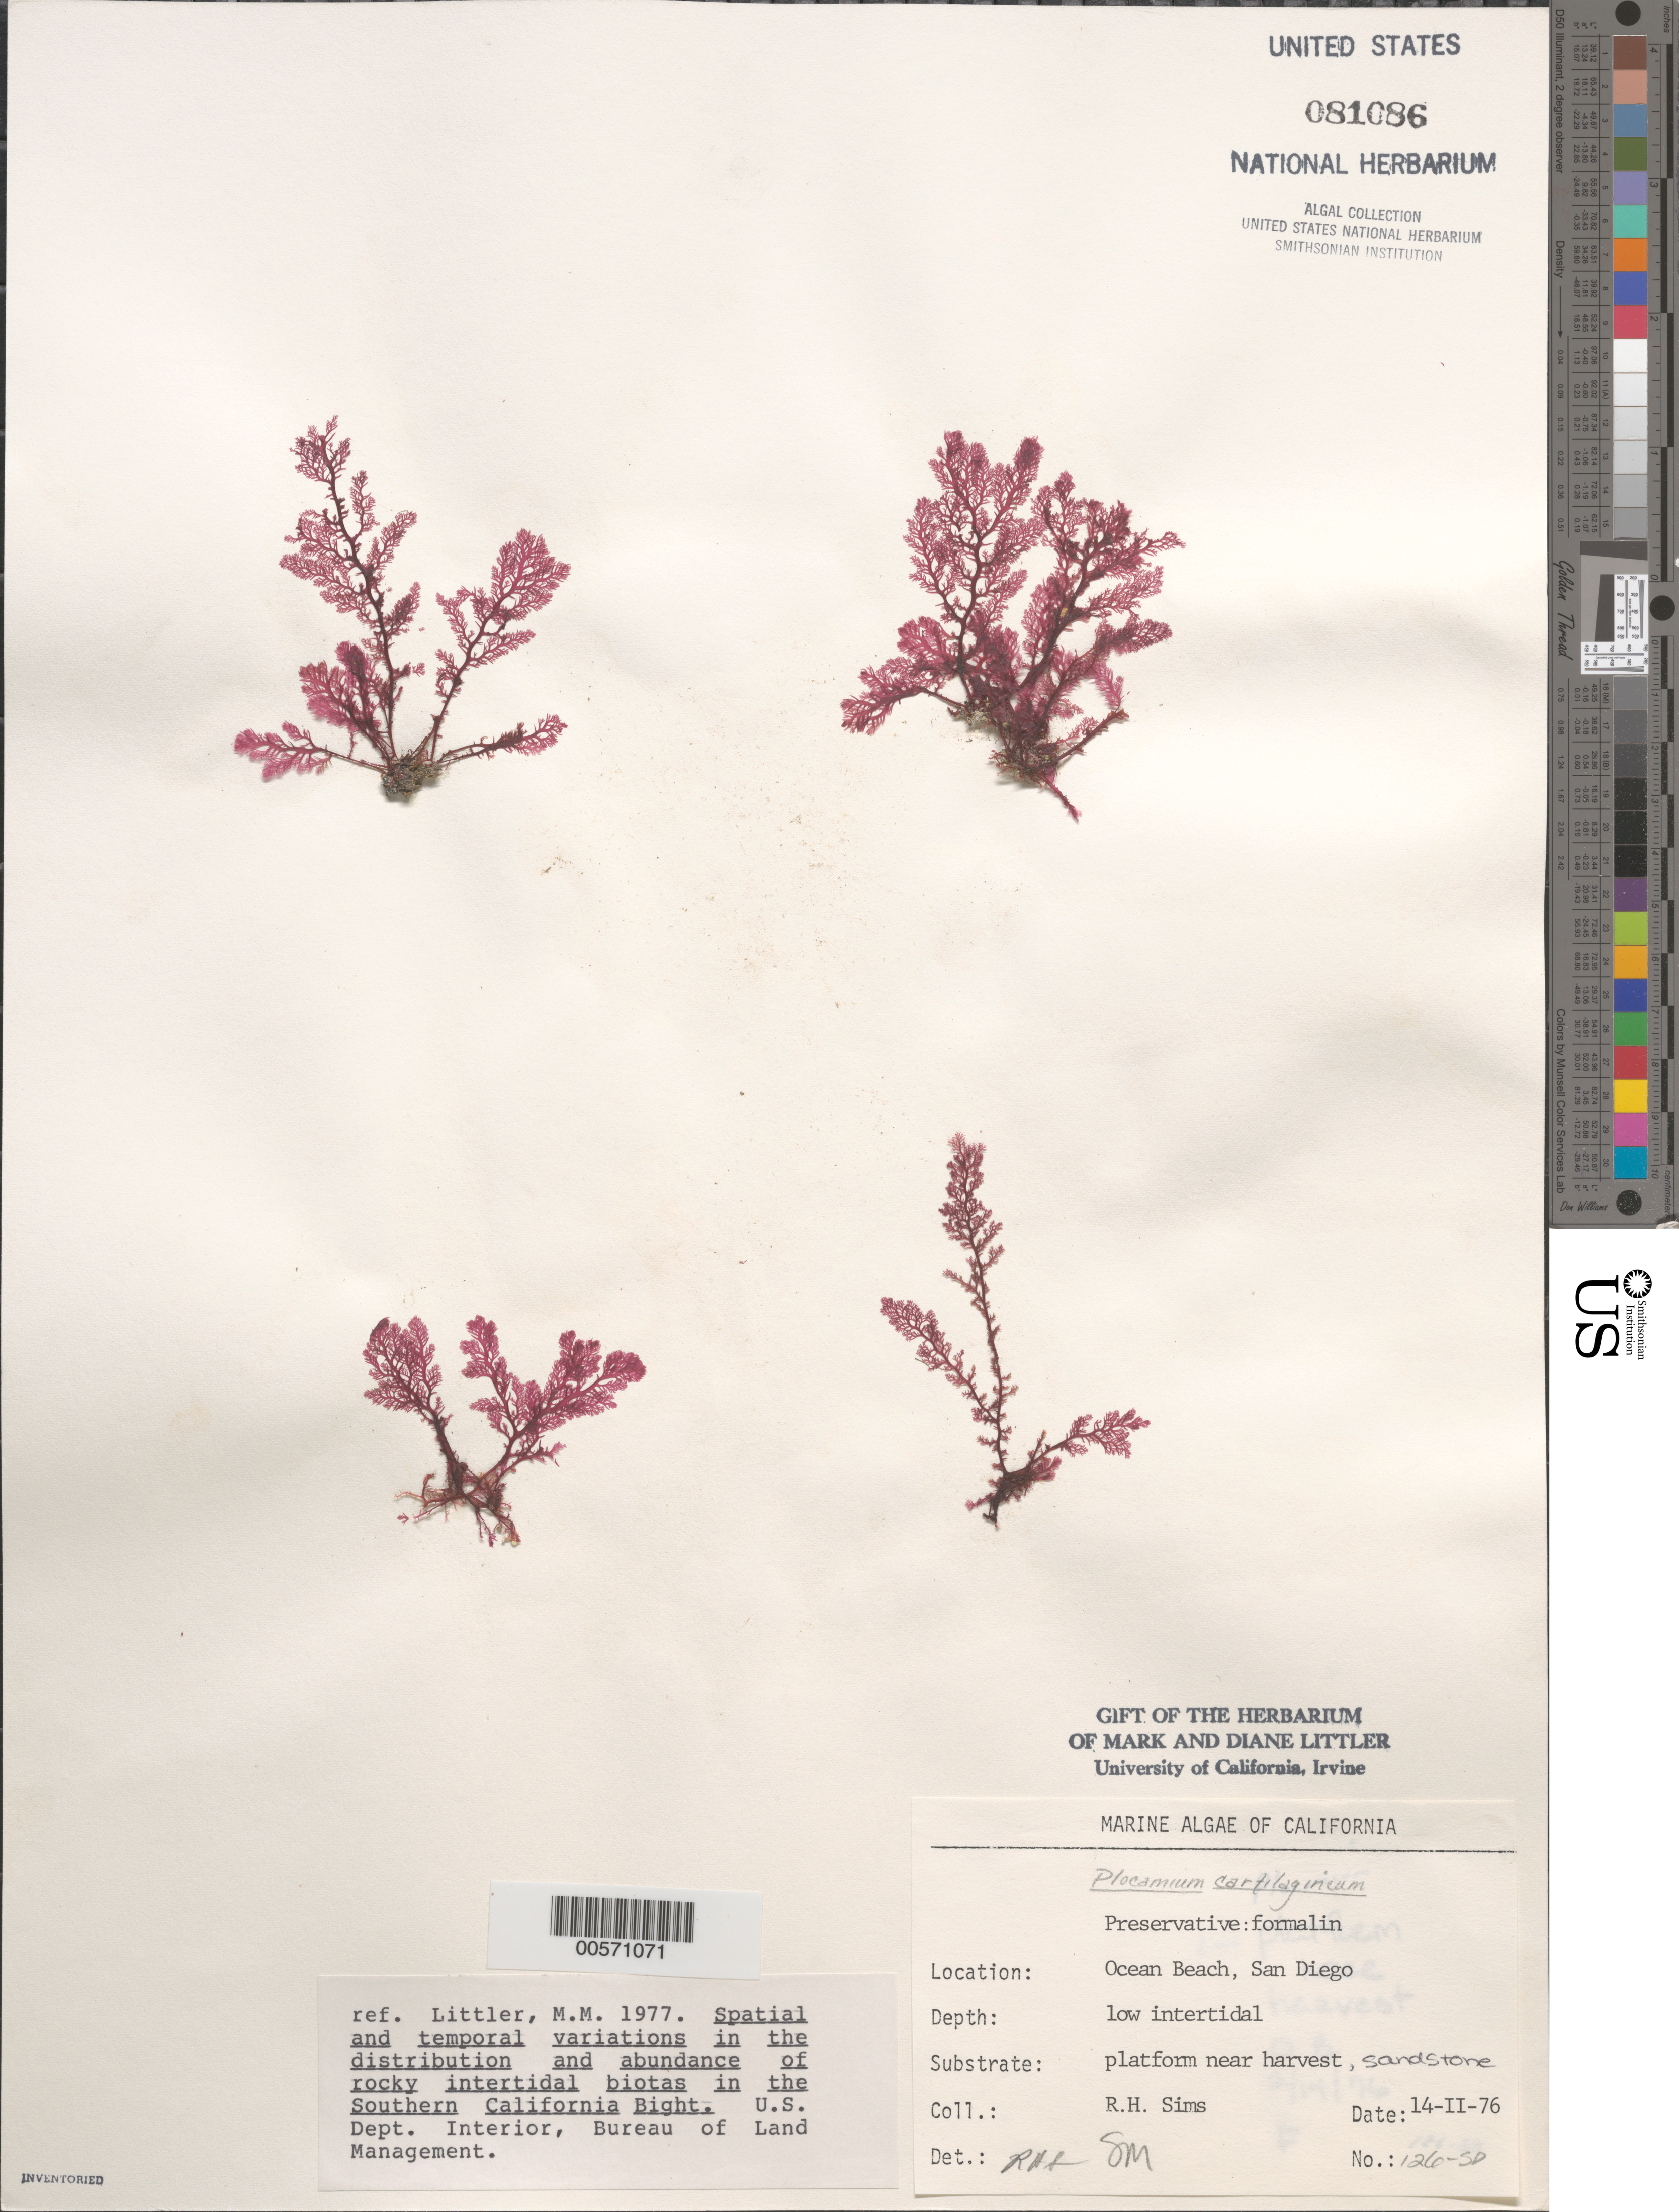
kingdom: Plantae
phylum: Rhodophyta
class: Florideophyceae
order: Plocamiales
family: Plocamiaceae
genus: Plocamium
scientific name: Plocamium cartilagineum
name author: (L.) P.S. Dixon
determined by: Sims, Robert H.; Murray, S. N.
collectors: R. H. Sims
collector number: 126-sd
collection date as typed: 14 Feb 1976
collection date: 1976-02-14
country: United States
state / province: California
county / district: San Diego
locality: End of Del Monte Street, Ocean Beach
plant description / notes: BLM-SOCALBIGHT Rocky Intertidal Survey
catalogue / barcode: US 81086